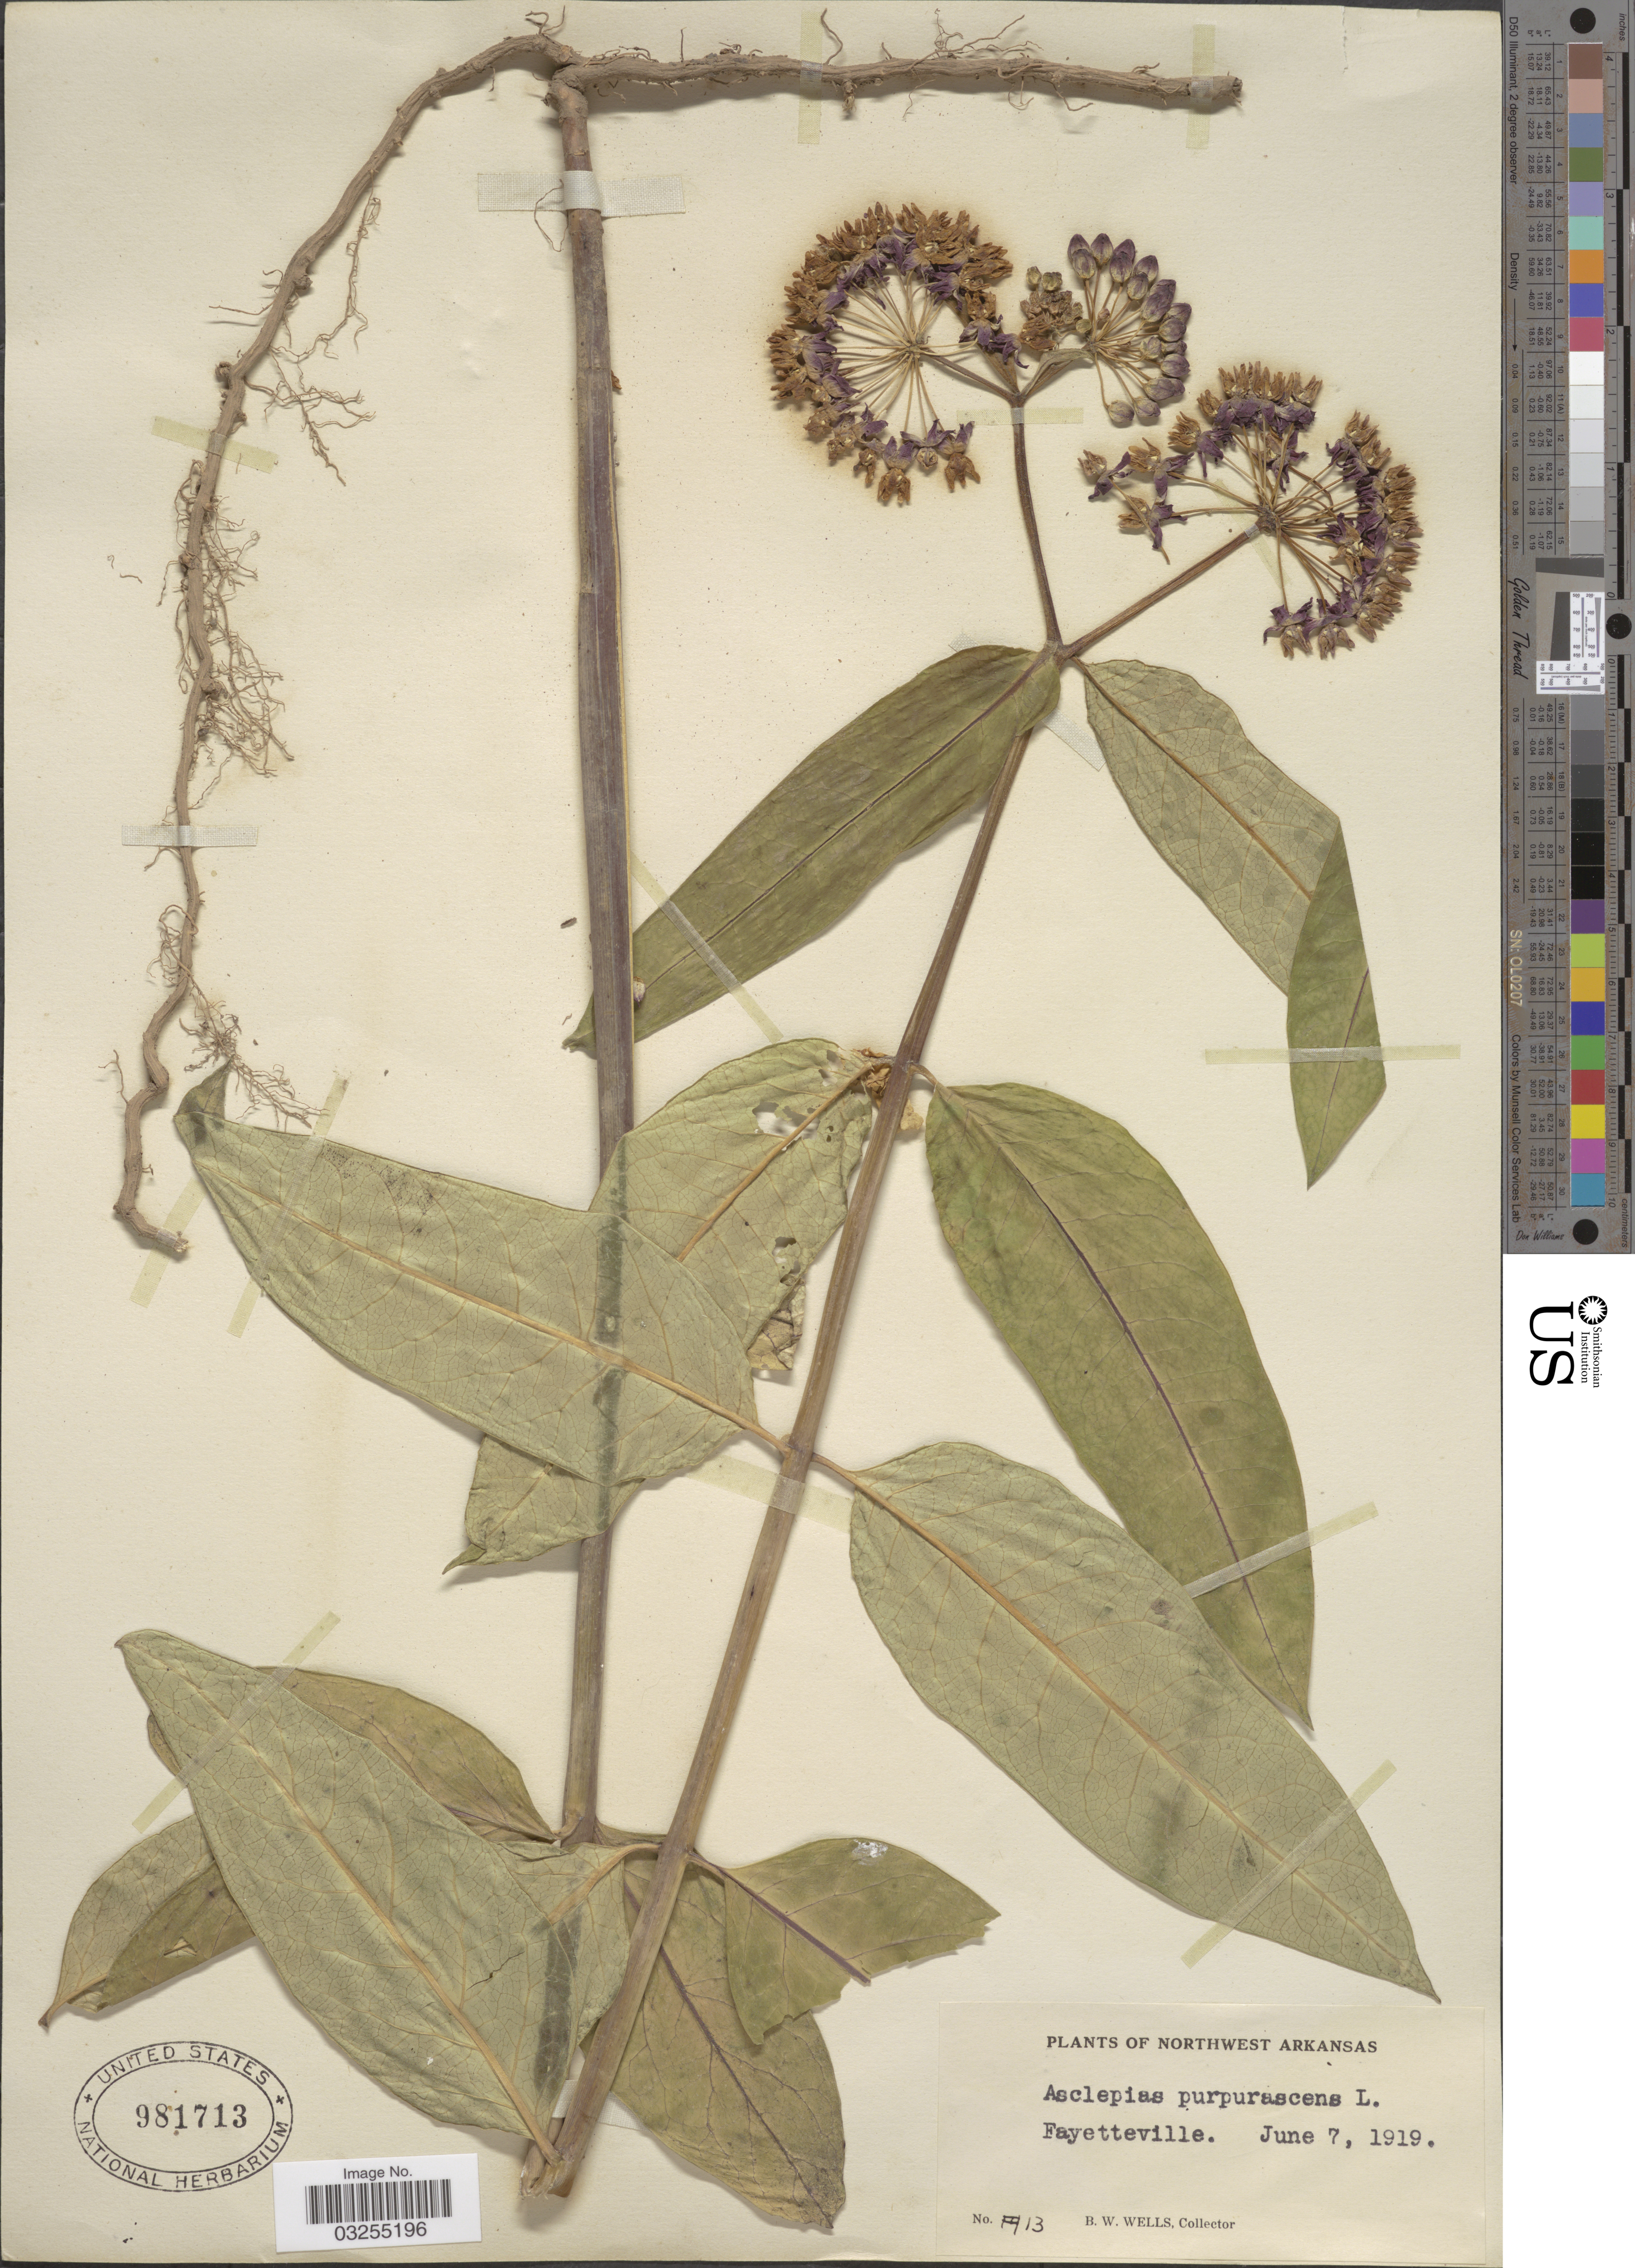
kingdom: Plantae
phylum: Tracheophyta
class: Magnoliopsida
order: Gentianales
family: Apocynaceae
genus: Asclepias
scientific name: Asclepias purpurascens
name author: L.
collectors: B. Wells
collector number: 13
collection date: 1919-06-07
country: United States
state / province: Arkansas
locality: Northwest Arkansas. Fayetteville.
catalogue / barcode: US 981713